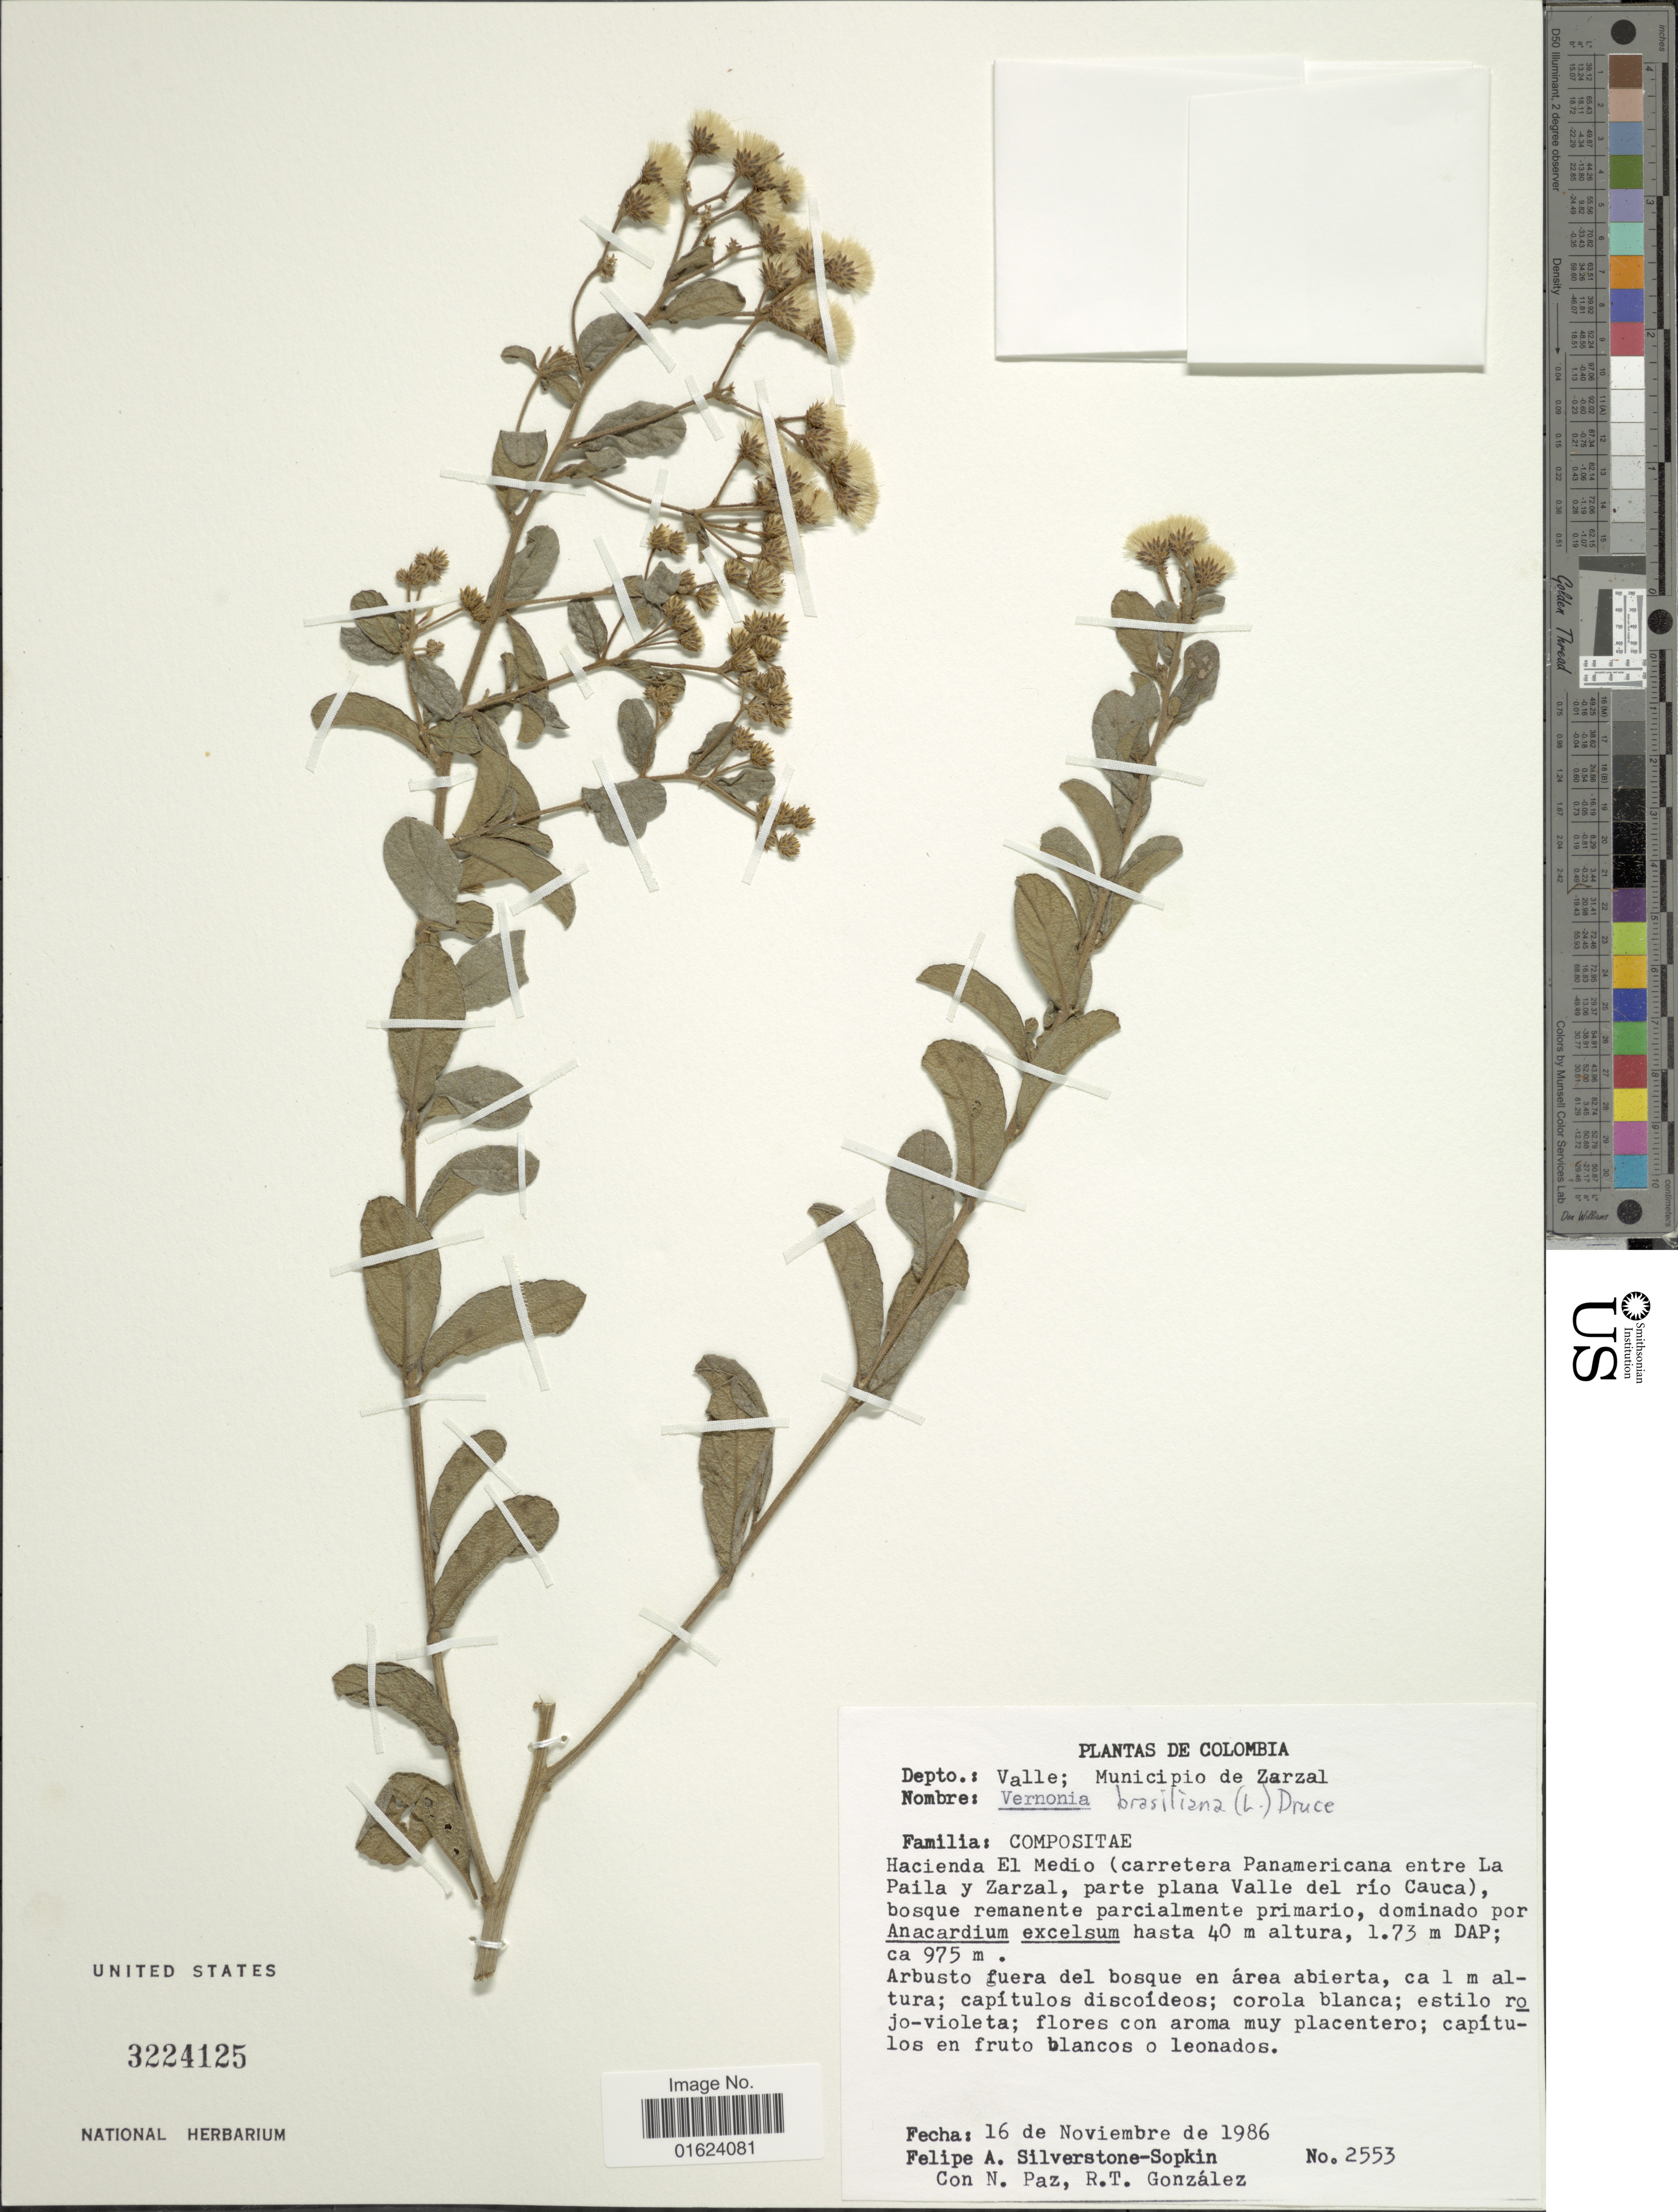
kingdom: Plantae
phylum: Tracheophyta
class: Magnoliopsida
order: Asterales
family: Asteraceae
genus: Vernonia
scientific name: Vernonia brasiliana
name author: (L.) Druce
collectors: P. A. Silverstone-Sopkin, C. Paz & R. Gonzalez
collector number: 2553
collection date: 1986-11-16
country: Colombia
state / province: Valle del Cauca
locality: Dept.: Valle; Municpio de Zarzal. Hacienda El Medio (carretera Panamericana entre La Paila y Zarzal, parte plana Valle del rio Cauca)/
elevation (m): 40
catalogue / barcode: US 3224125